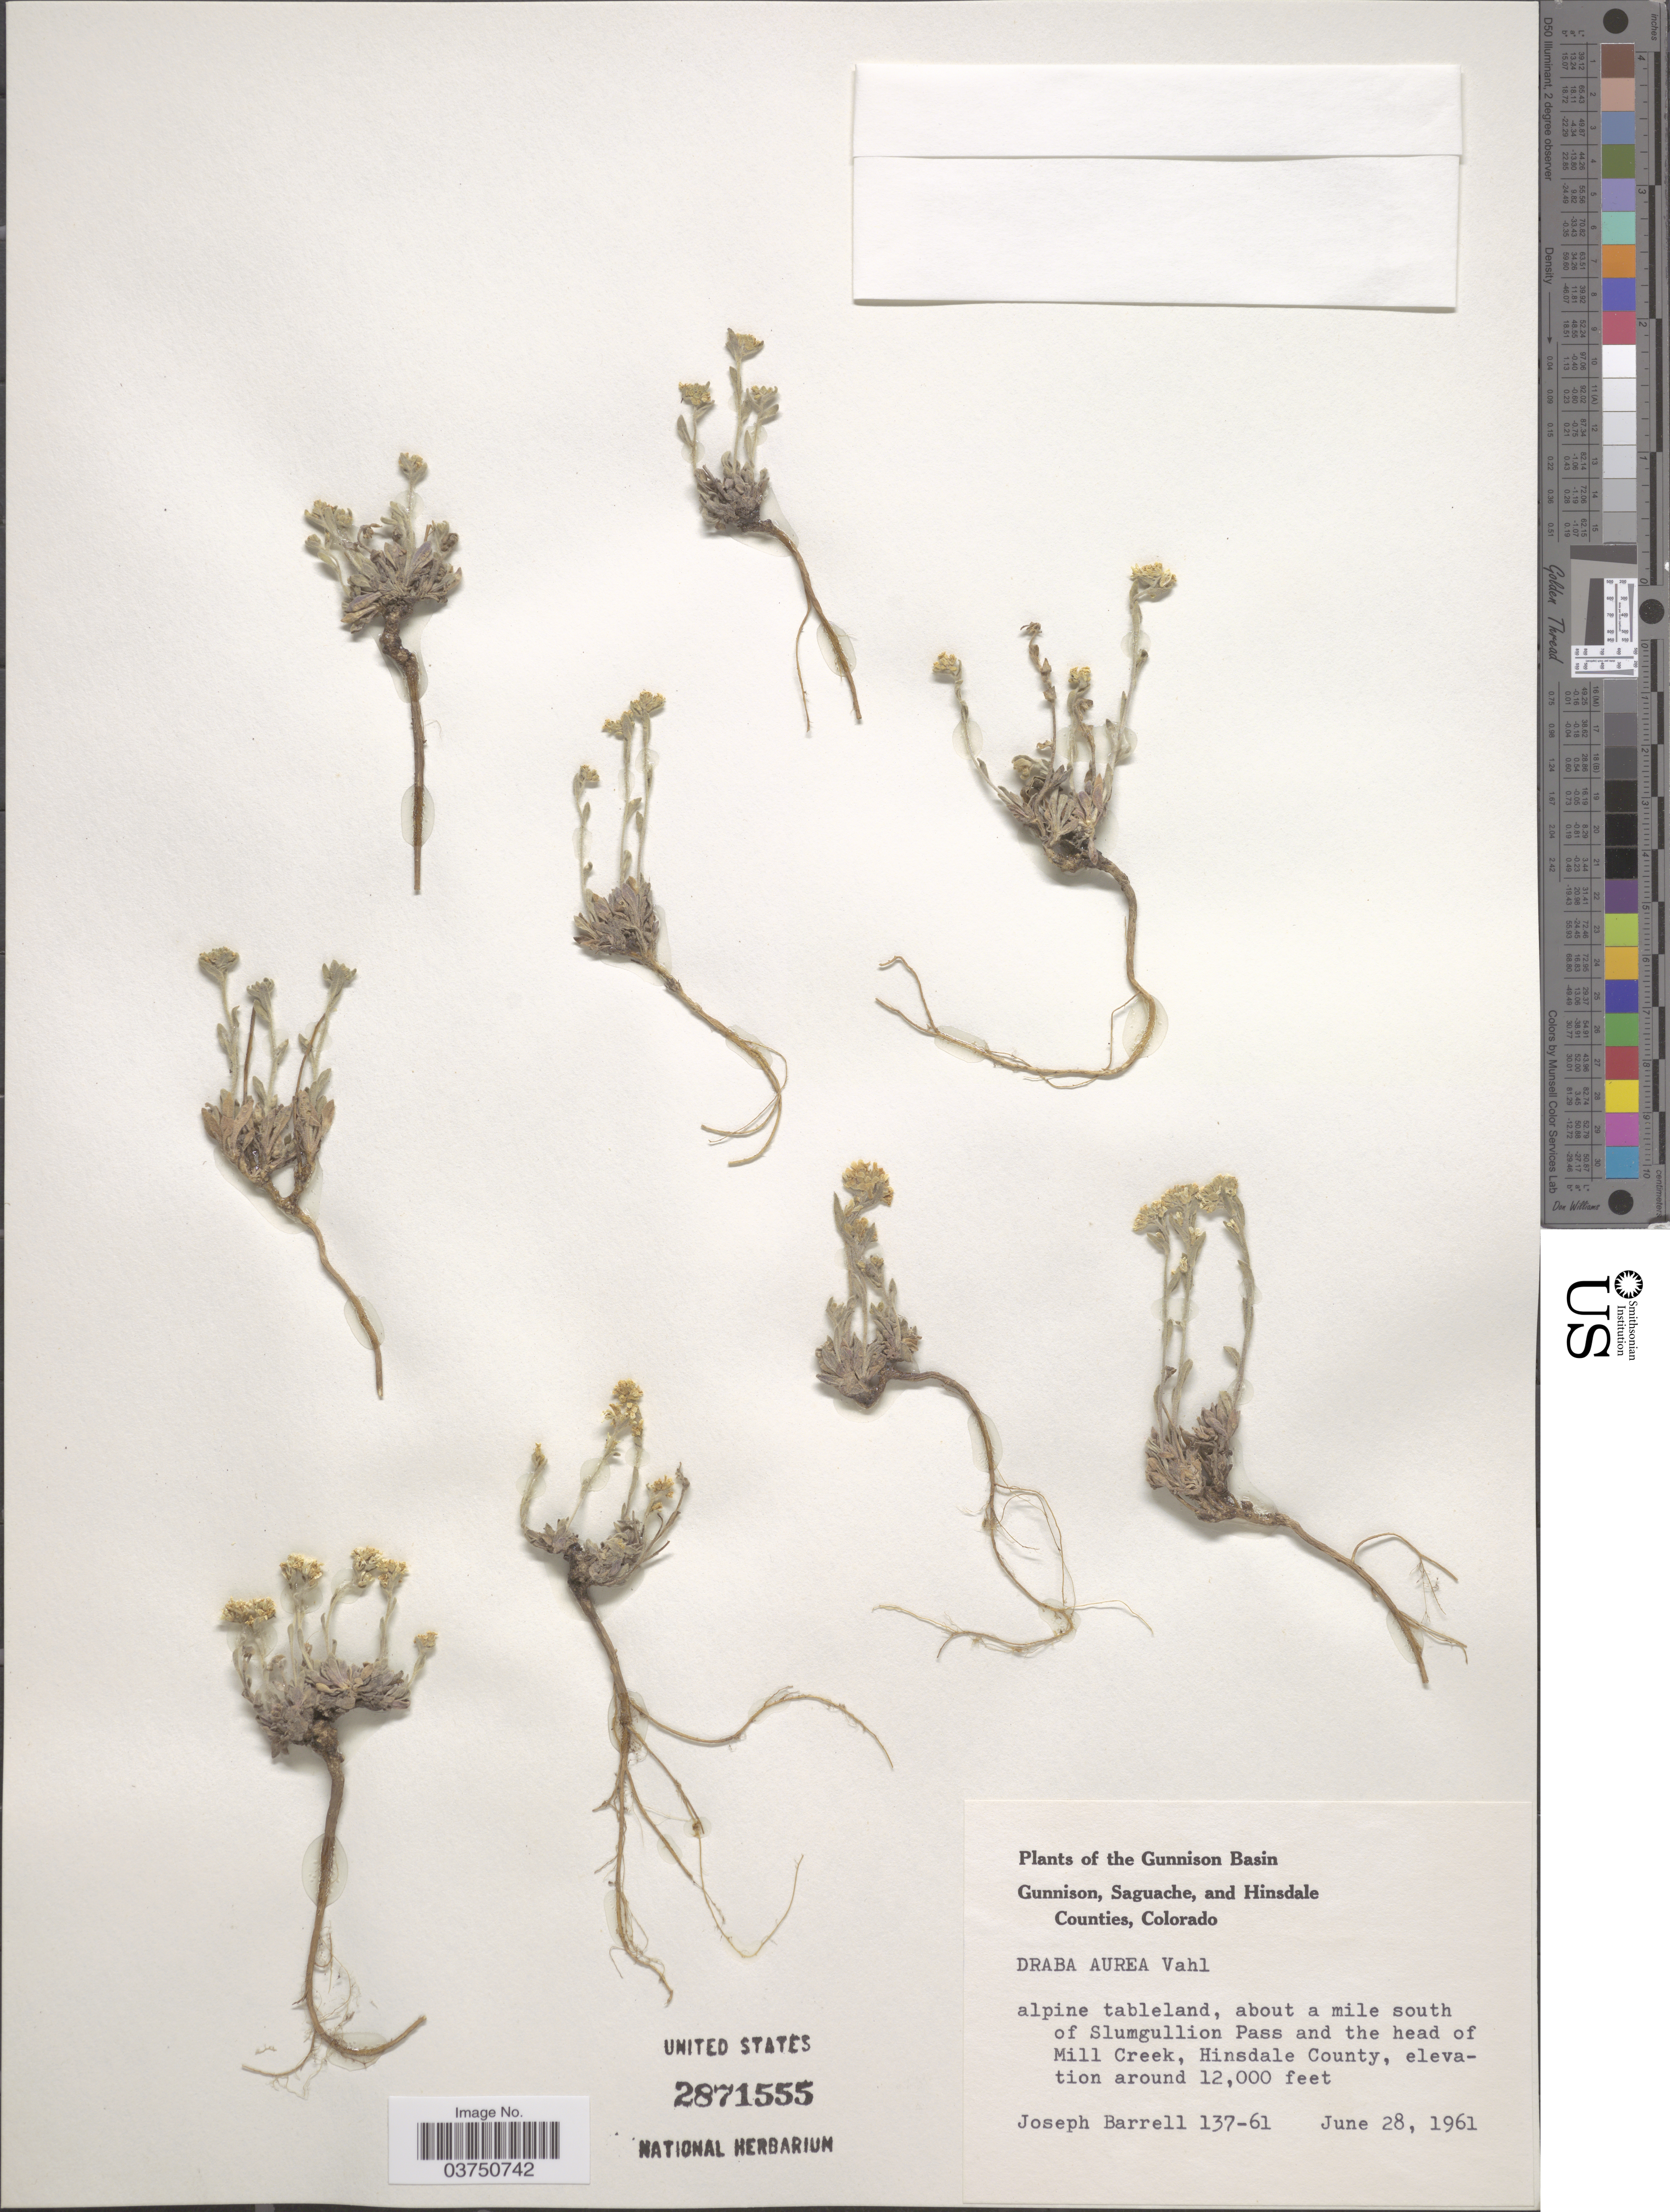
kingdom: Plantae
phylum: Tracheophyta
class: Magnoliopsida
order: Brassicales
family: Brassicaceae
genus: Draba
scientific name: Draba aurea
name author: Vahl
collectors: J. Barrell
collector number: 137-61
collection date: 1961-06-28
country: United States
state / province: Colorado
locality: Gunnison Basin. About a mile south of Slumgullion Pass and the head of Mill Creek, Hinsdale County.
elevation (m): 3658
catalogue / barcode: US 2871555